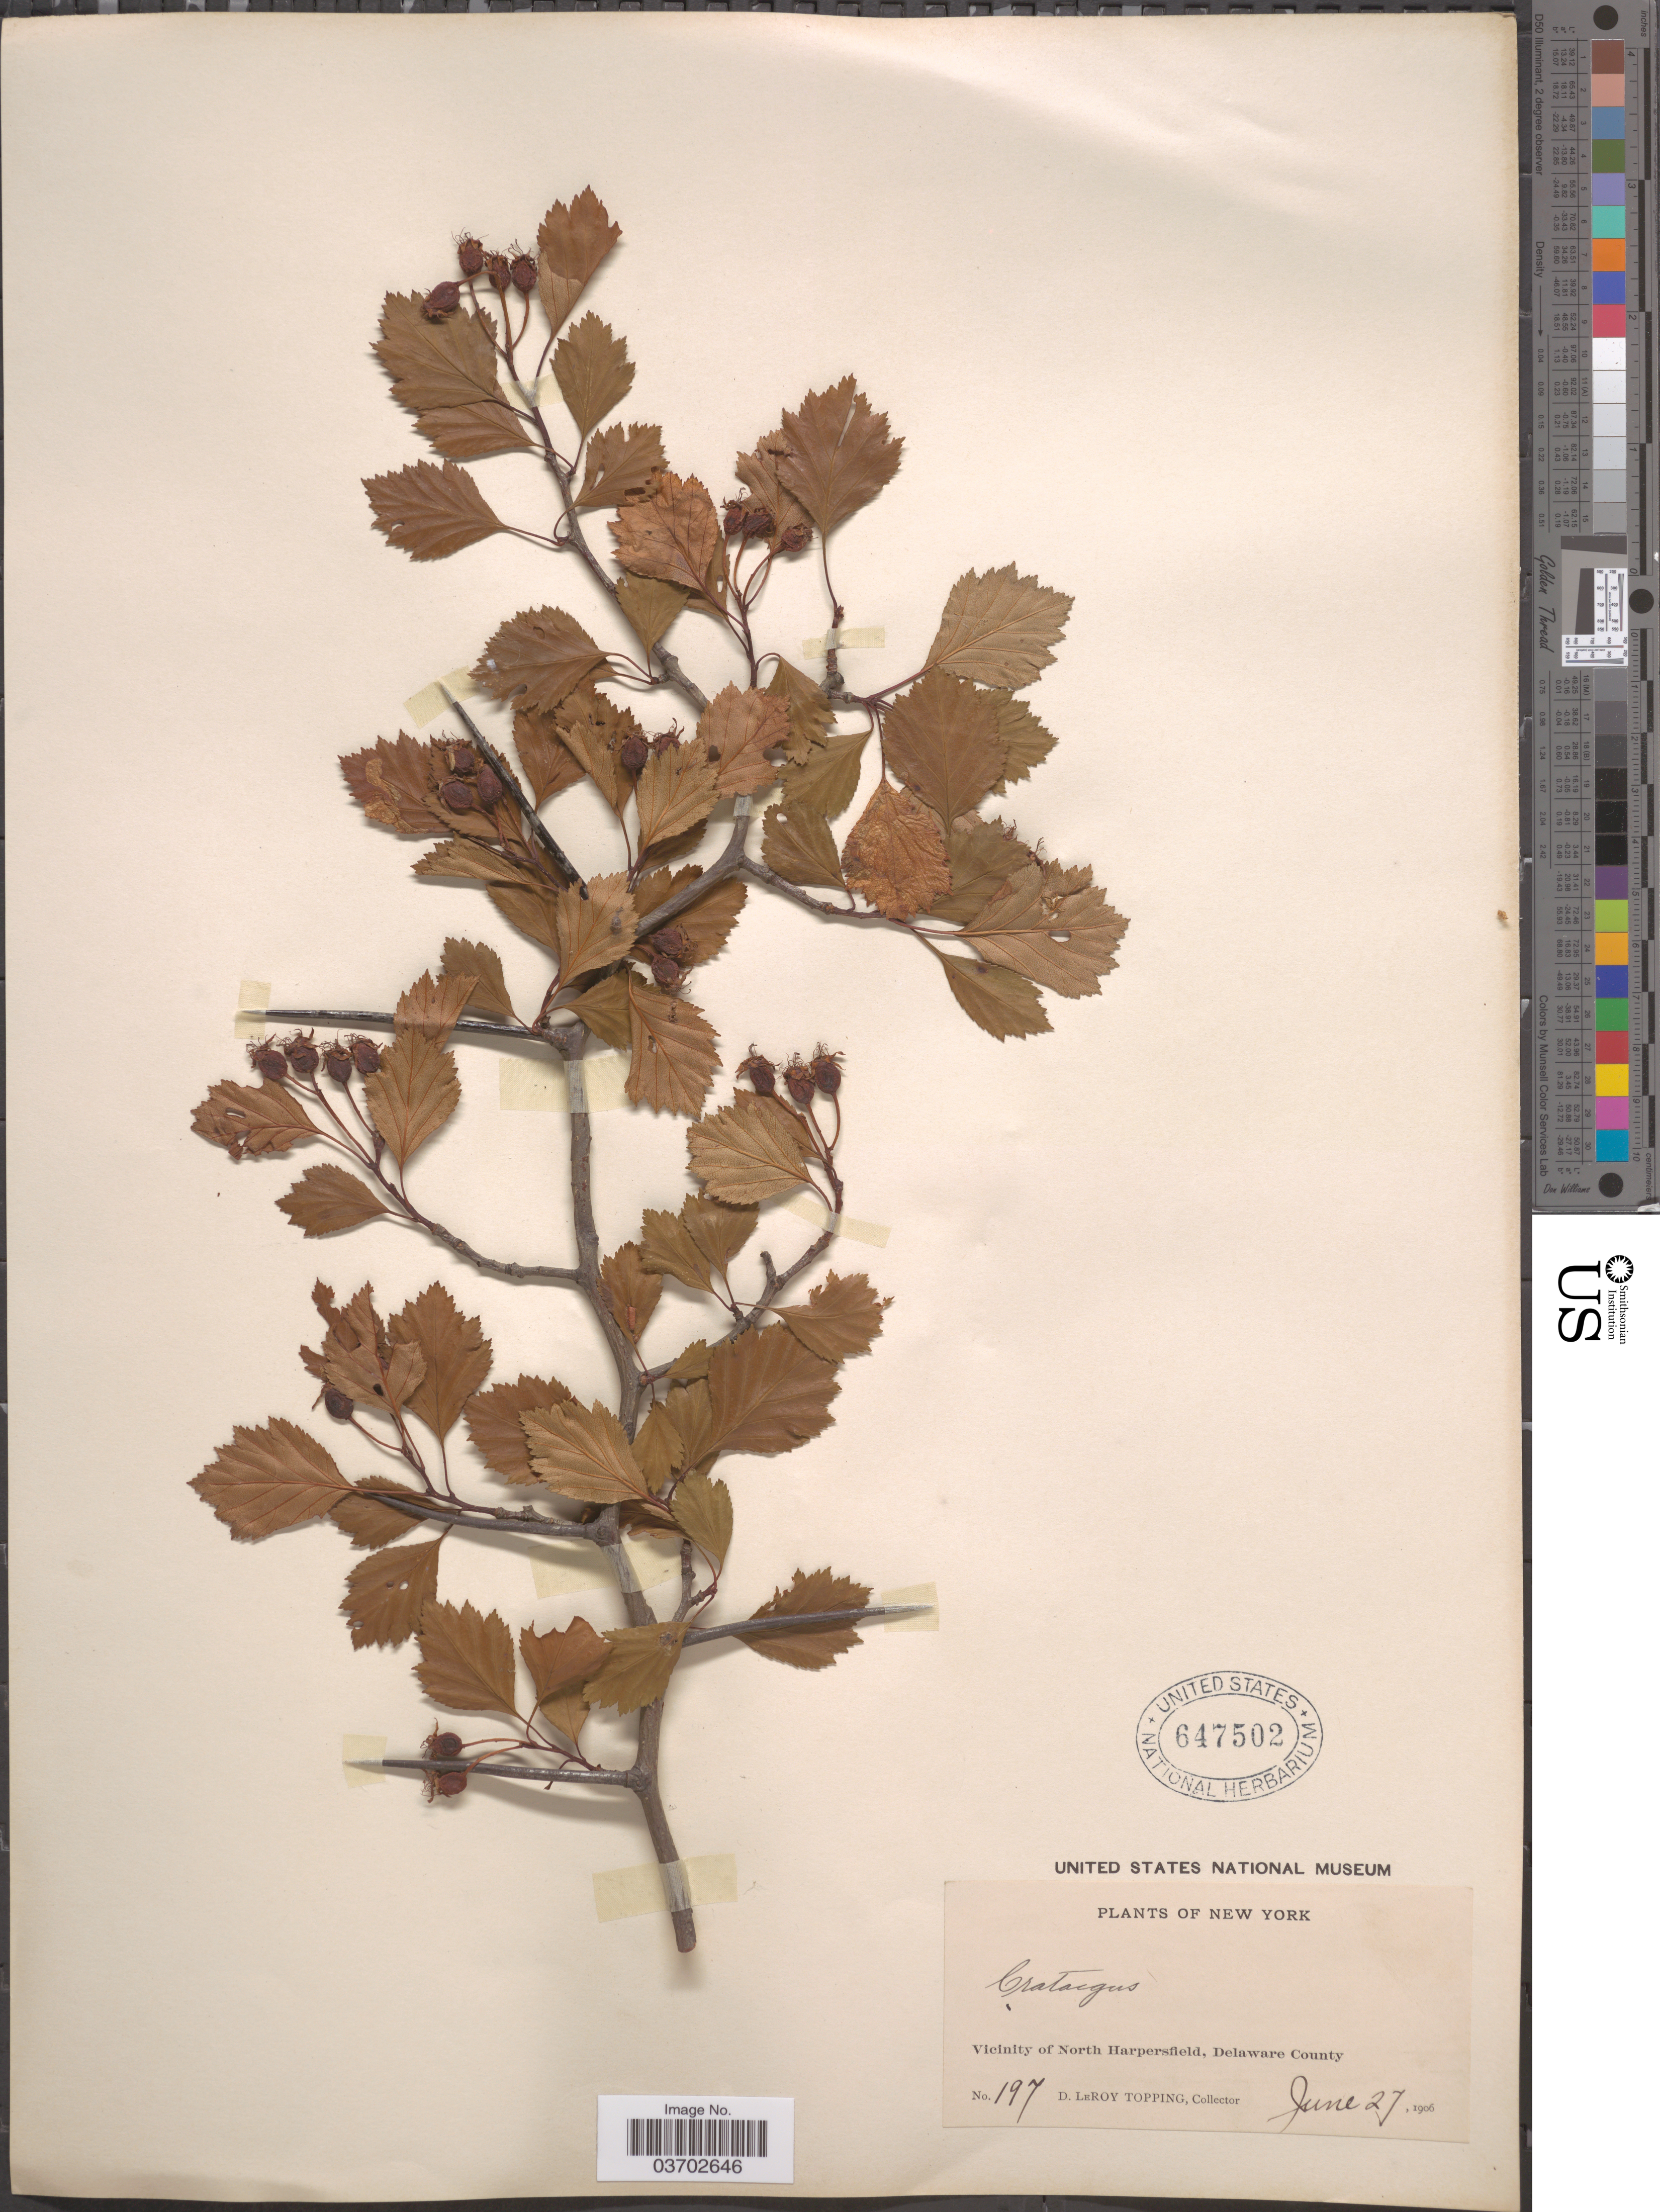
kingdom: Plantae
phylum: Tracheophyta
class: Magnoliopsida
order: Rosales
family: Rosaceae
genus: Crataegus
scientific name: Crataegus sp.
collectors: D. L. Topping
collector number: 197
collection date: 1906-06-27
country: United States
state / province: New York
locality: Vicinity of North Harpersfield, Delaware County.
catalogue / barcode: US 647502